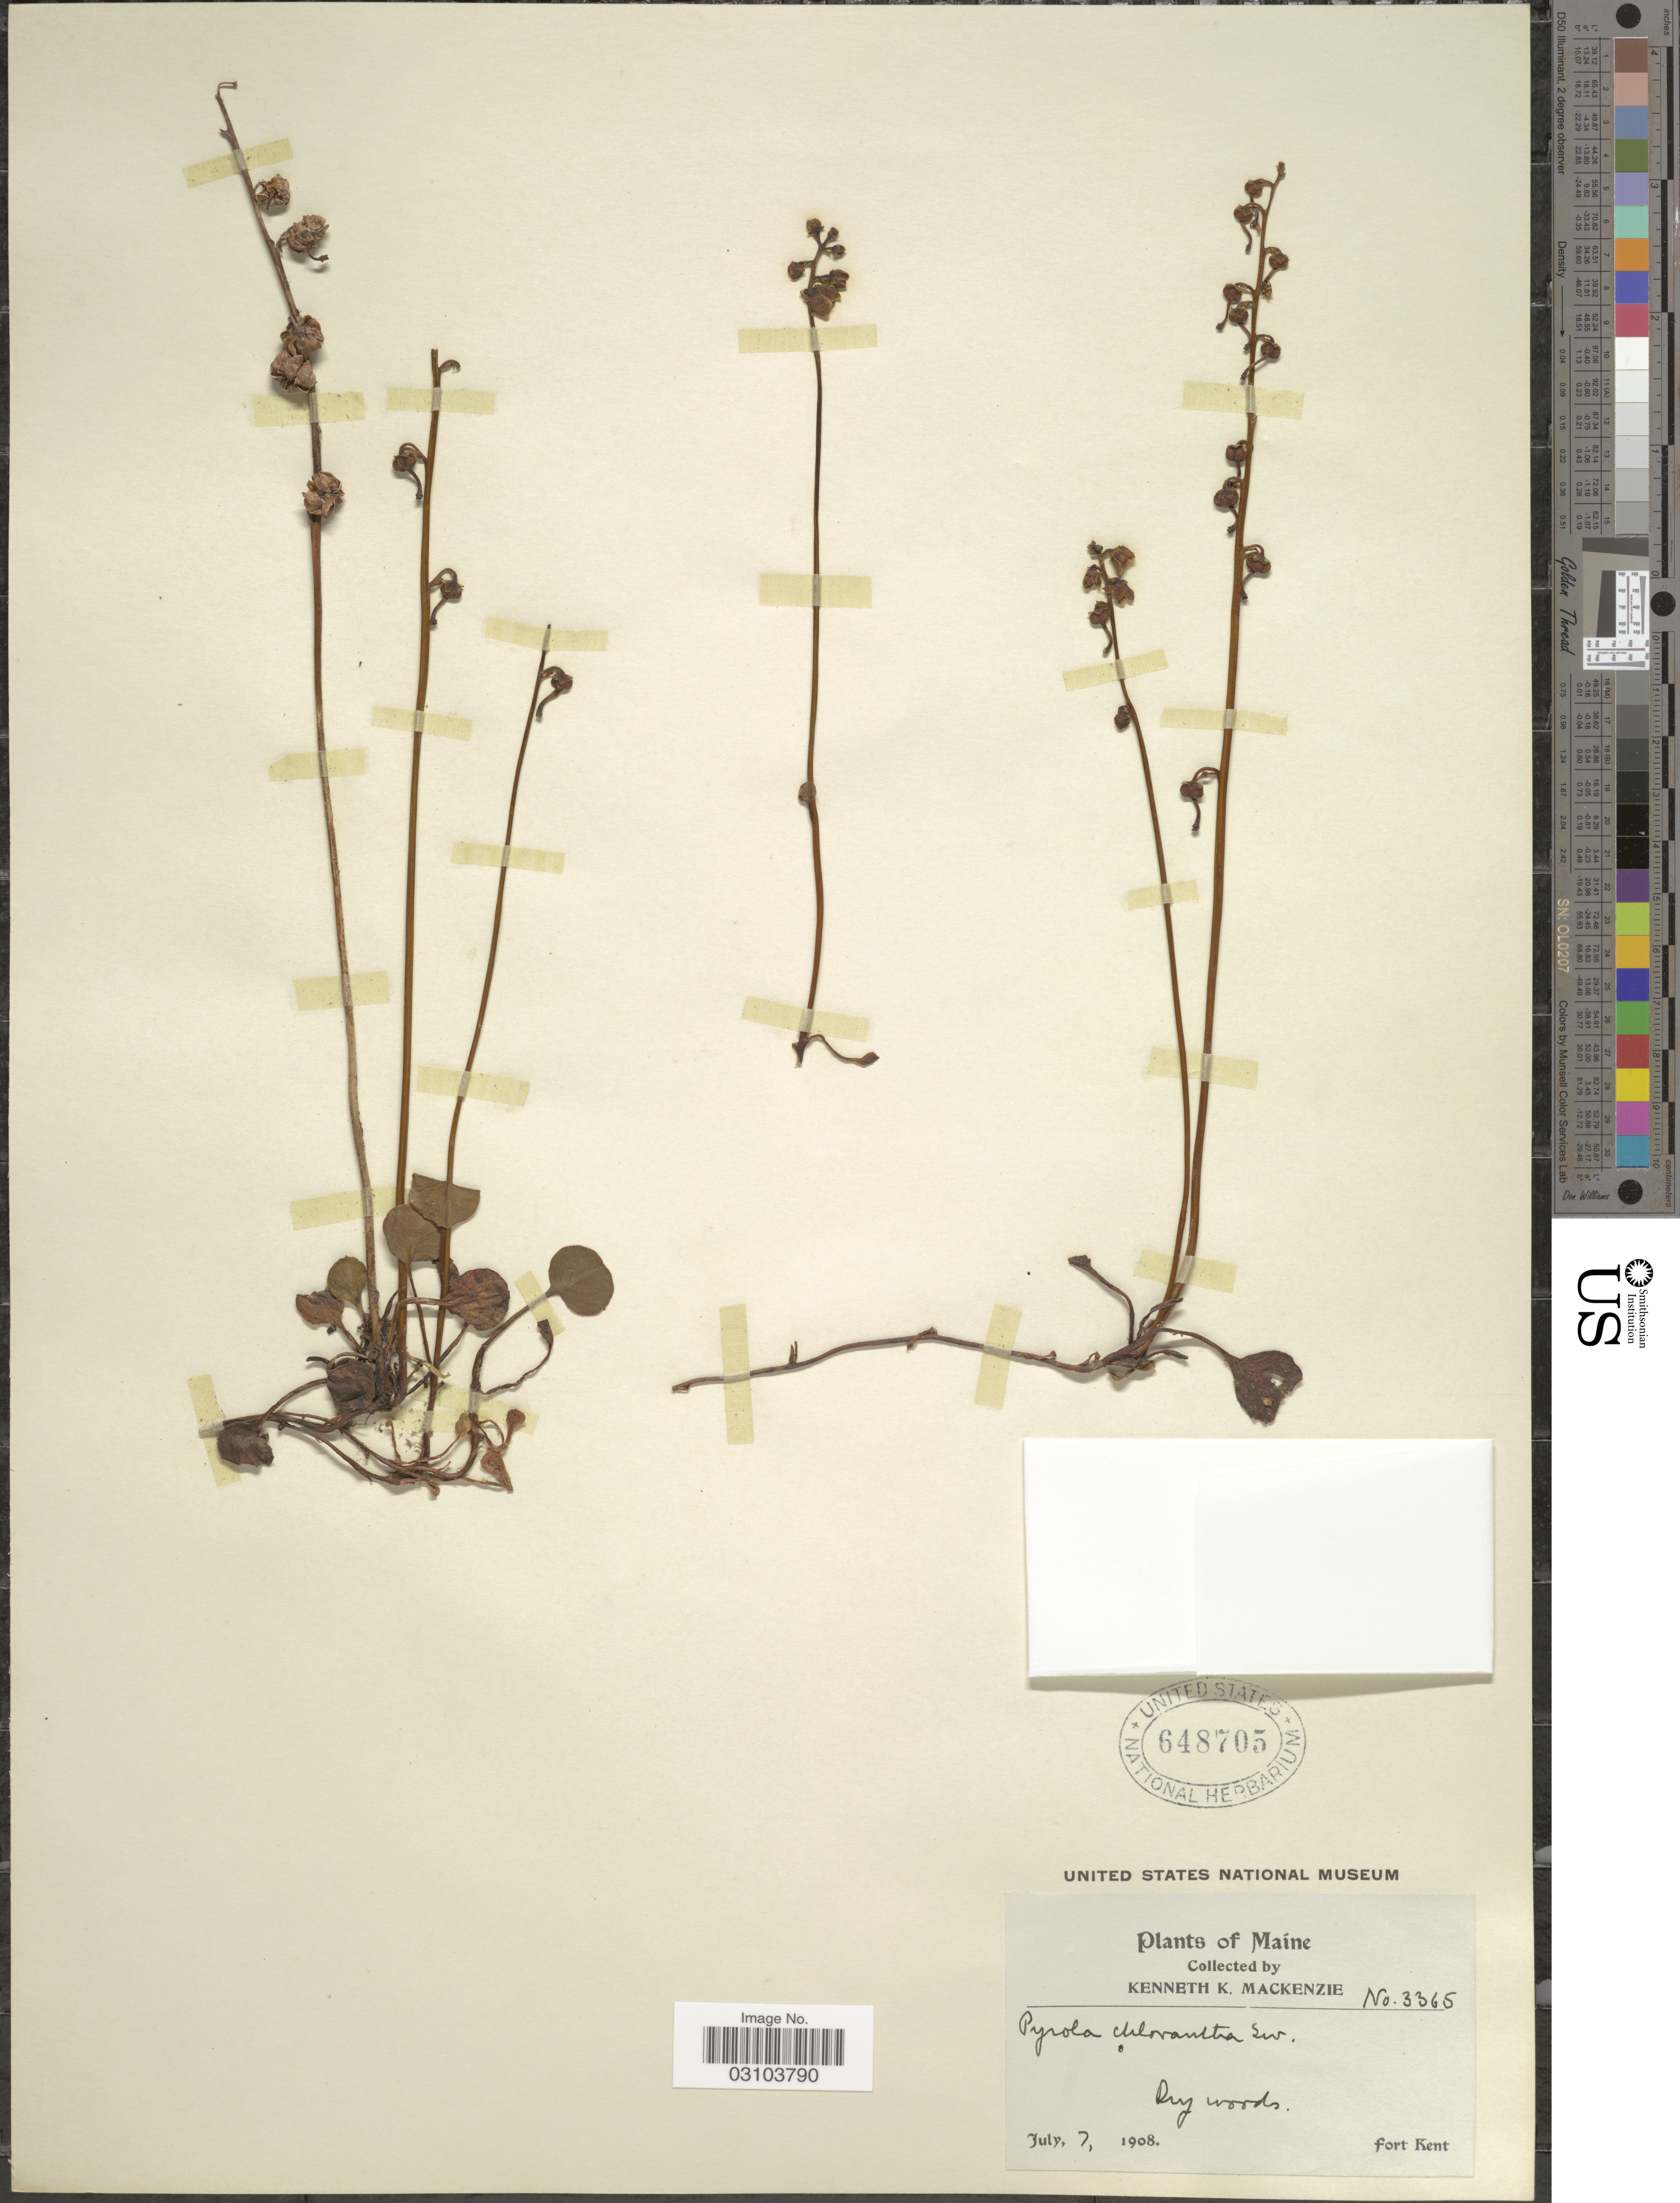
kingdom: Plantae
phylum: Tracheophyta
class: Magnoliopsida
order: Ericales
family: Ericaceae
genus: Pyrola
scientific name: Pyrola chlorantha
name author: Schweigg.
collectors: K. K. Mackenzie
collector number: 3365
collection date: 1908-07-07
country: United States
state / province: Maine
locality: Fort Kent.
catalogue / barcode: US 648705